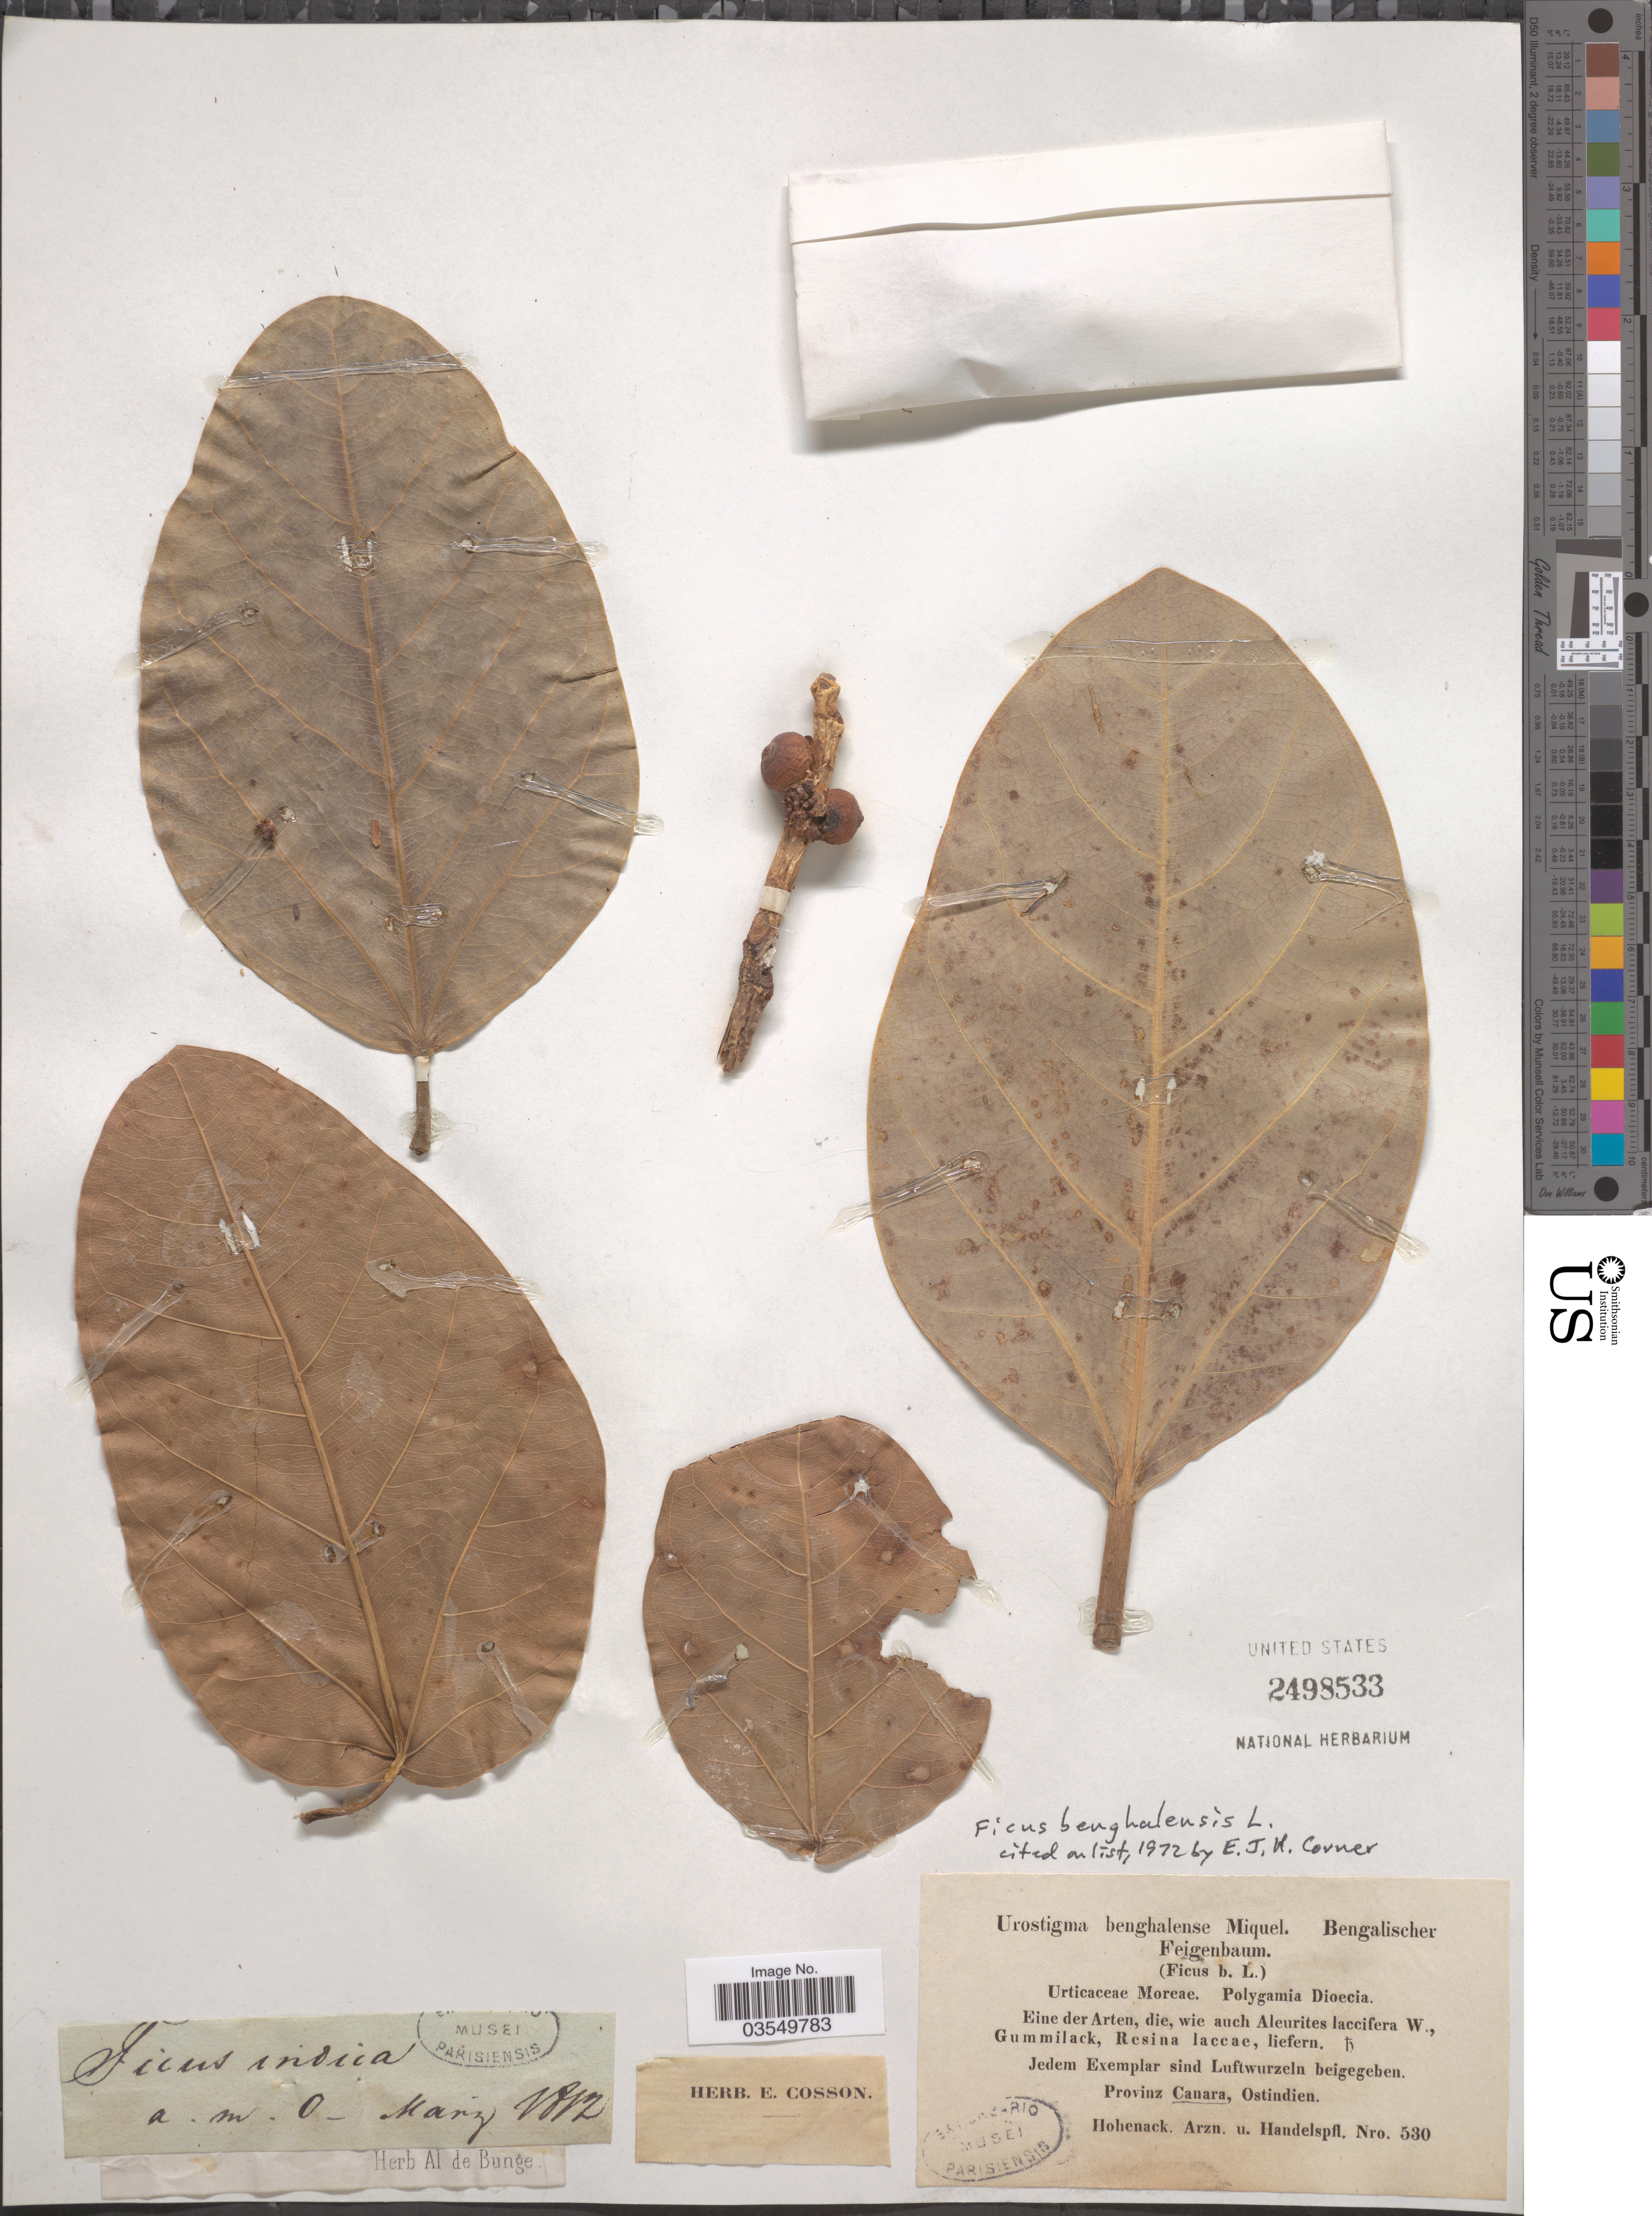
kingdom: Plantae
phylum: Tracheophyta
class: Magnoliopsida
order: Rosales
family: Moraceae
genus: Ficus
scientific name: Ficus benghalensis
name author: L.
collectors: Hohenack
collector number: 530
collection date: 1812-03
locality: Provinz Canara, Ostindien.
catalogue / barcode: US 2498533